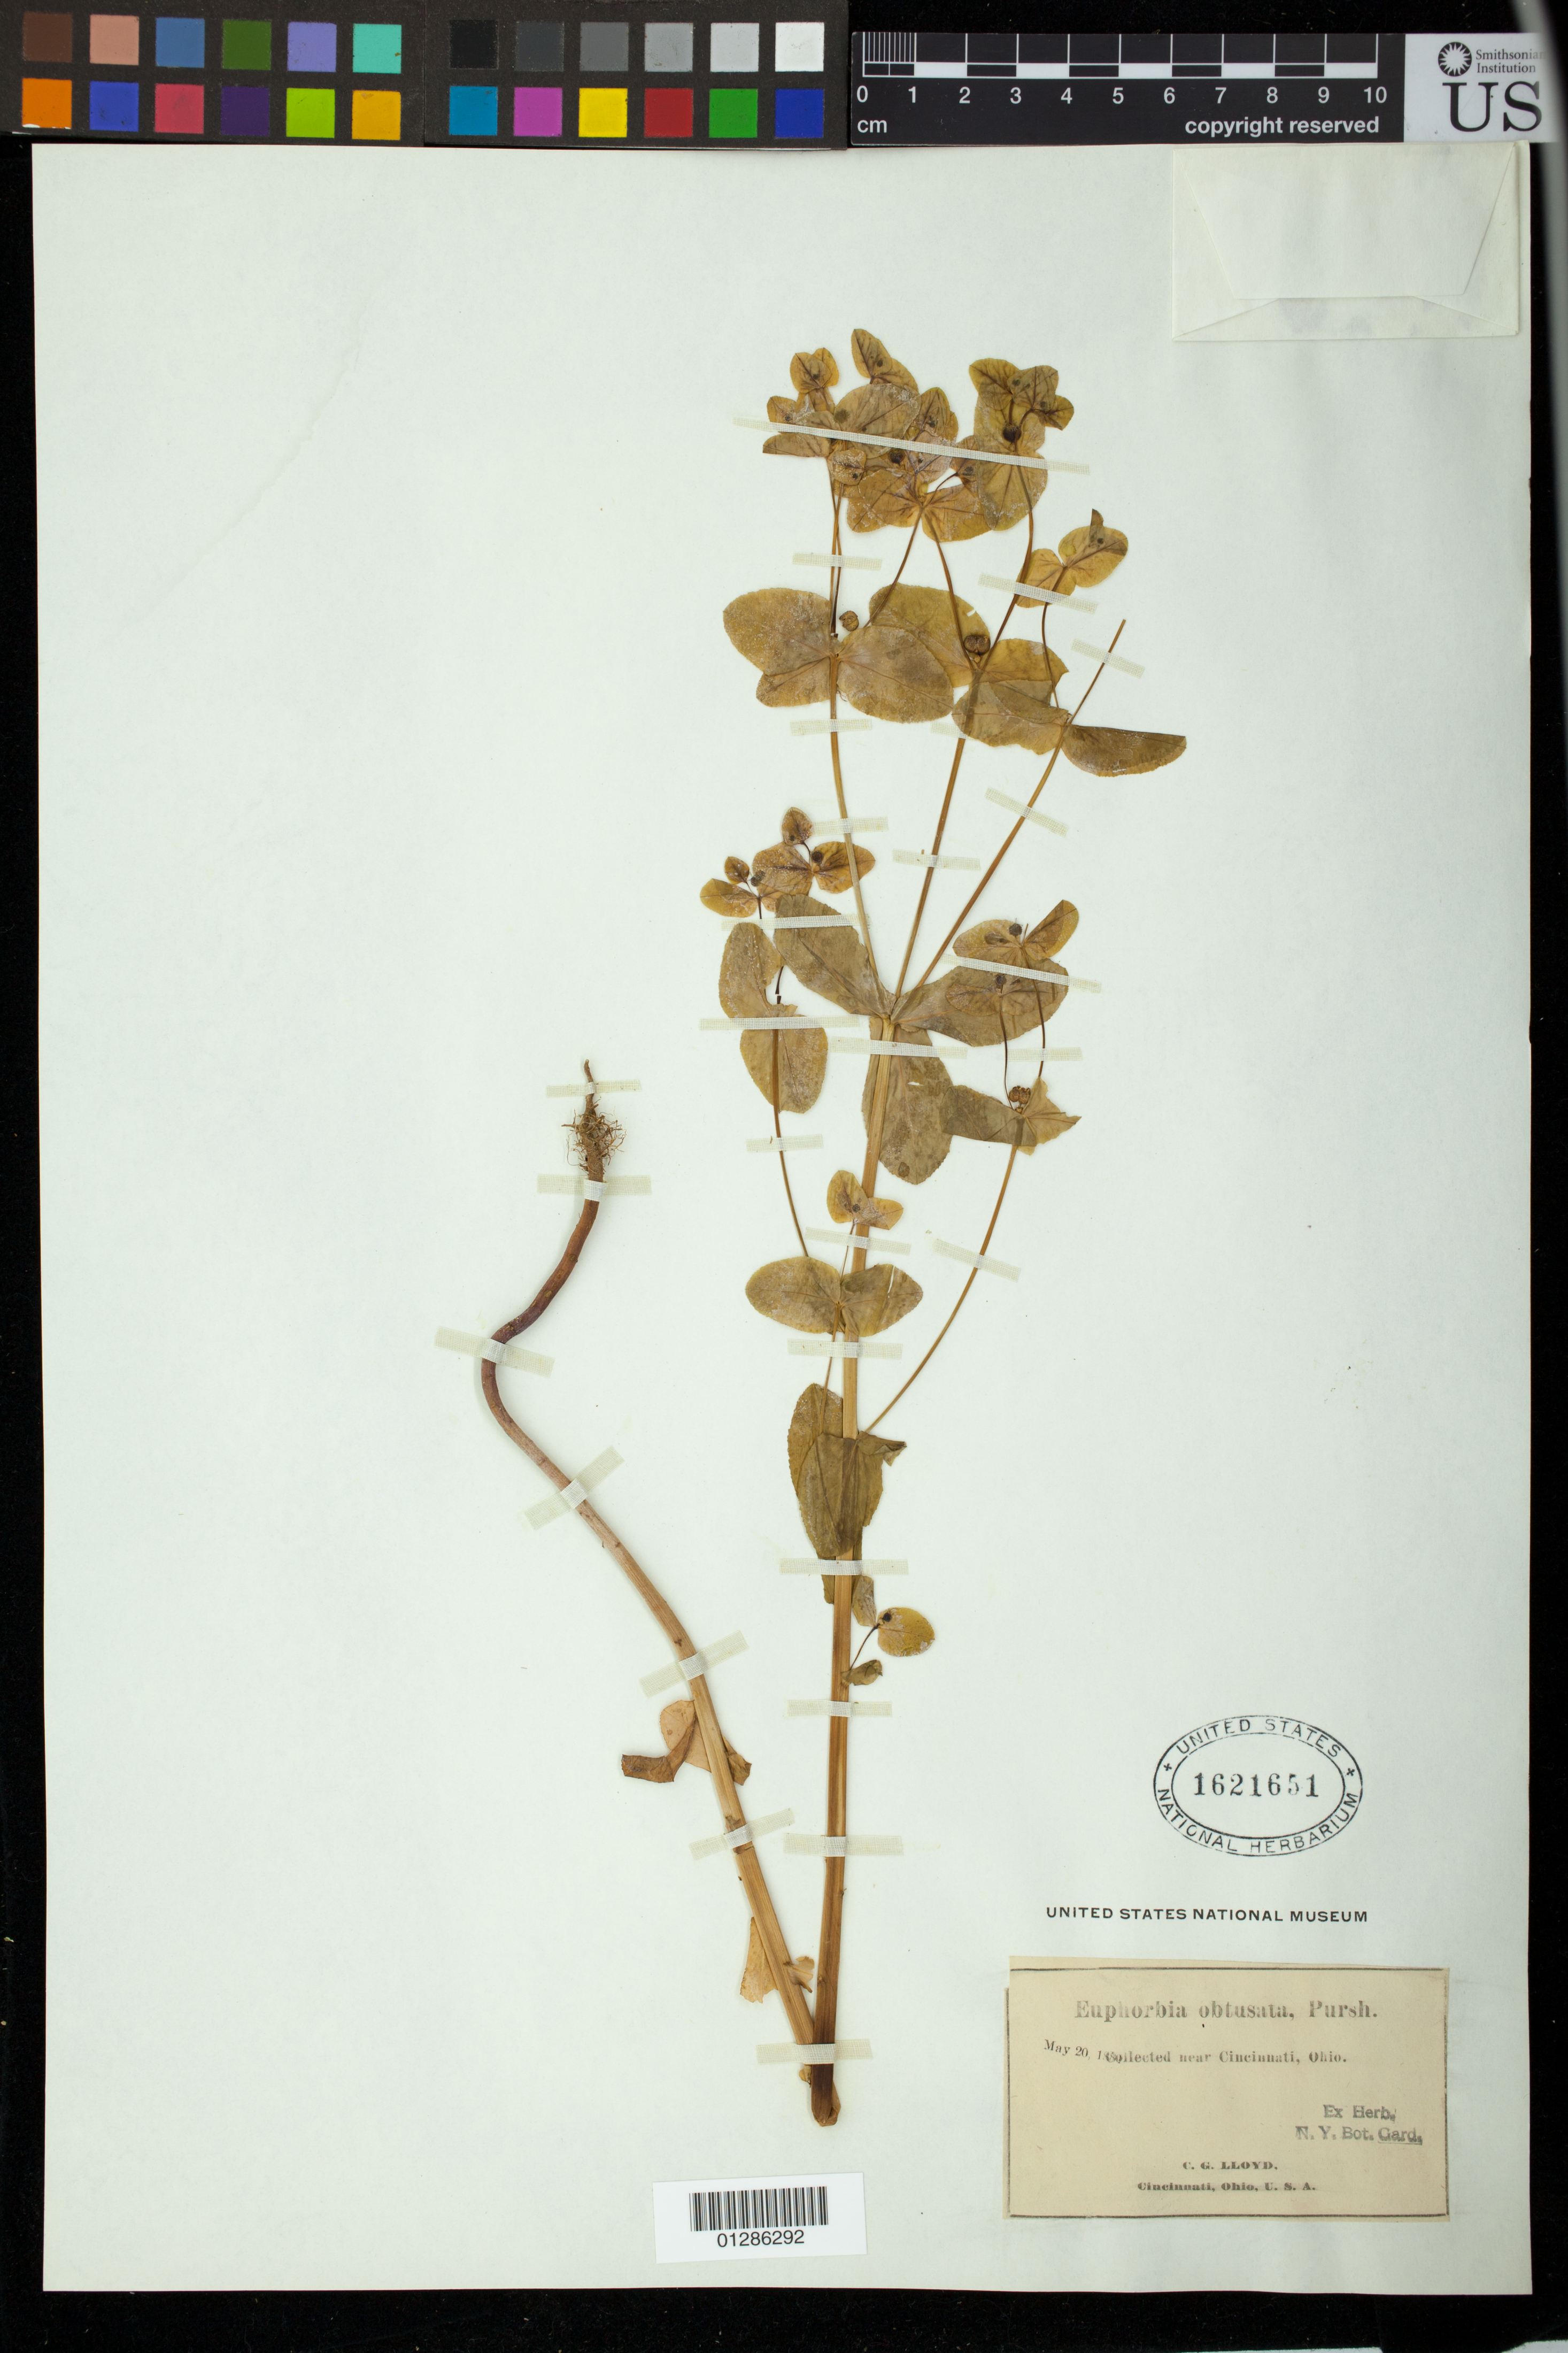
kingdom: Plantae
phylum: Tracheophyta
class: Magnoliopsida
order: Malpighiales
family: Euphorbiaceae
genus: Euphorbia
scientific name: Euphorbia spathulata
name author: Lam.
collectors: C. G. Lloyd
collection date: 1880-05-20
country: United States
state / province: Ohio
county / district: Hamilton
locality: Near Cincinnati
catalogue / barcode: US 1621651